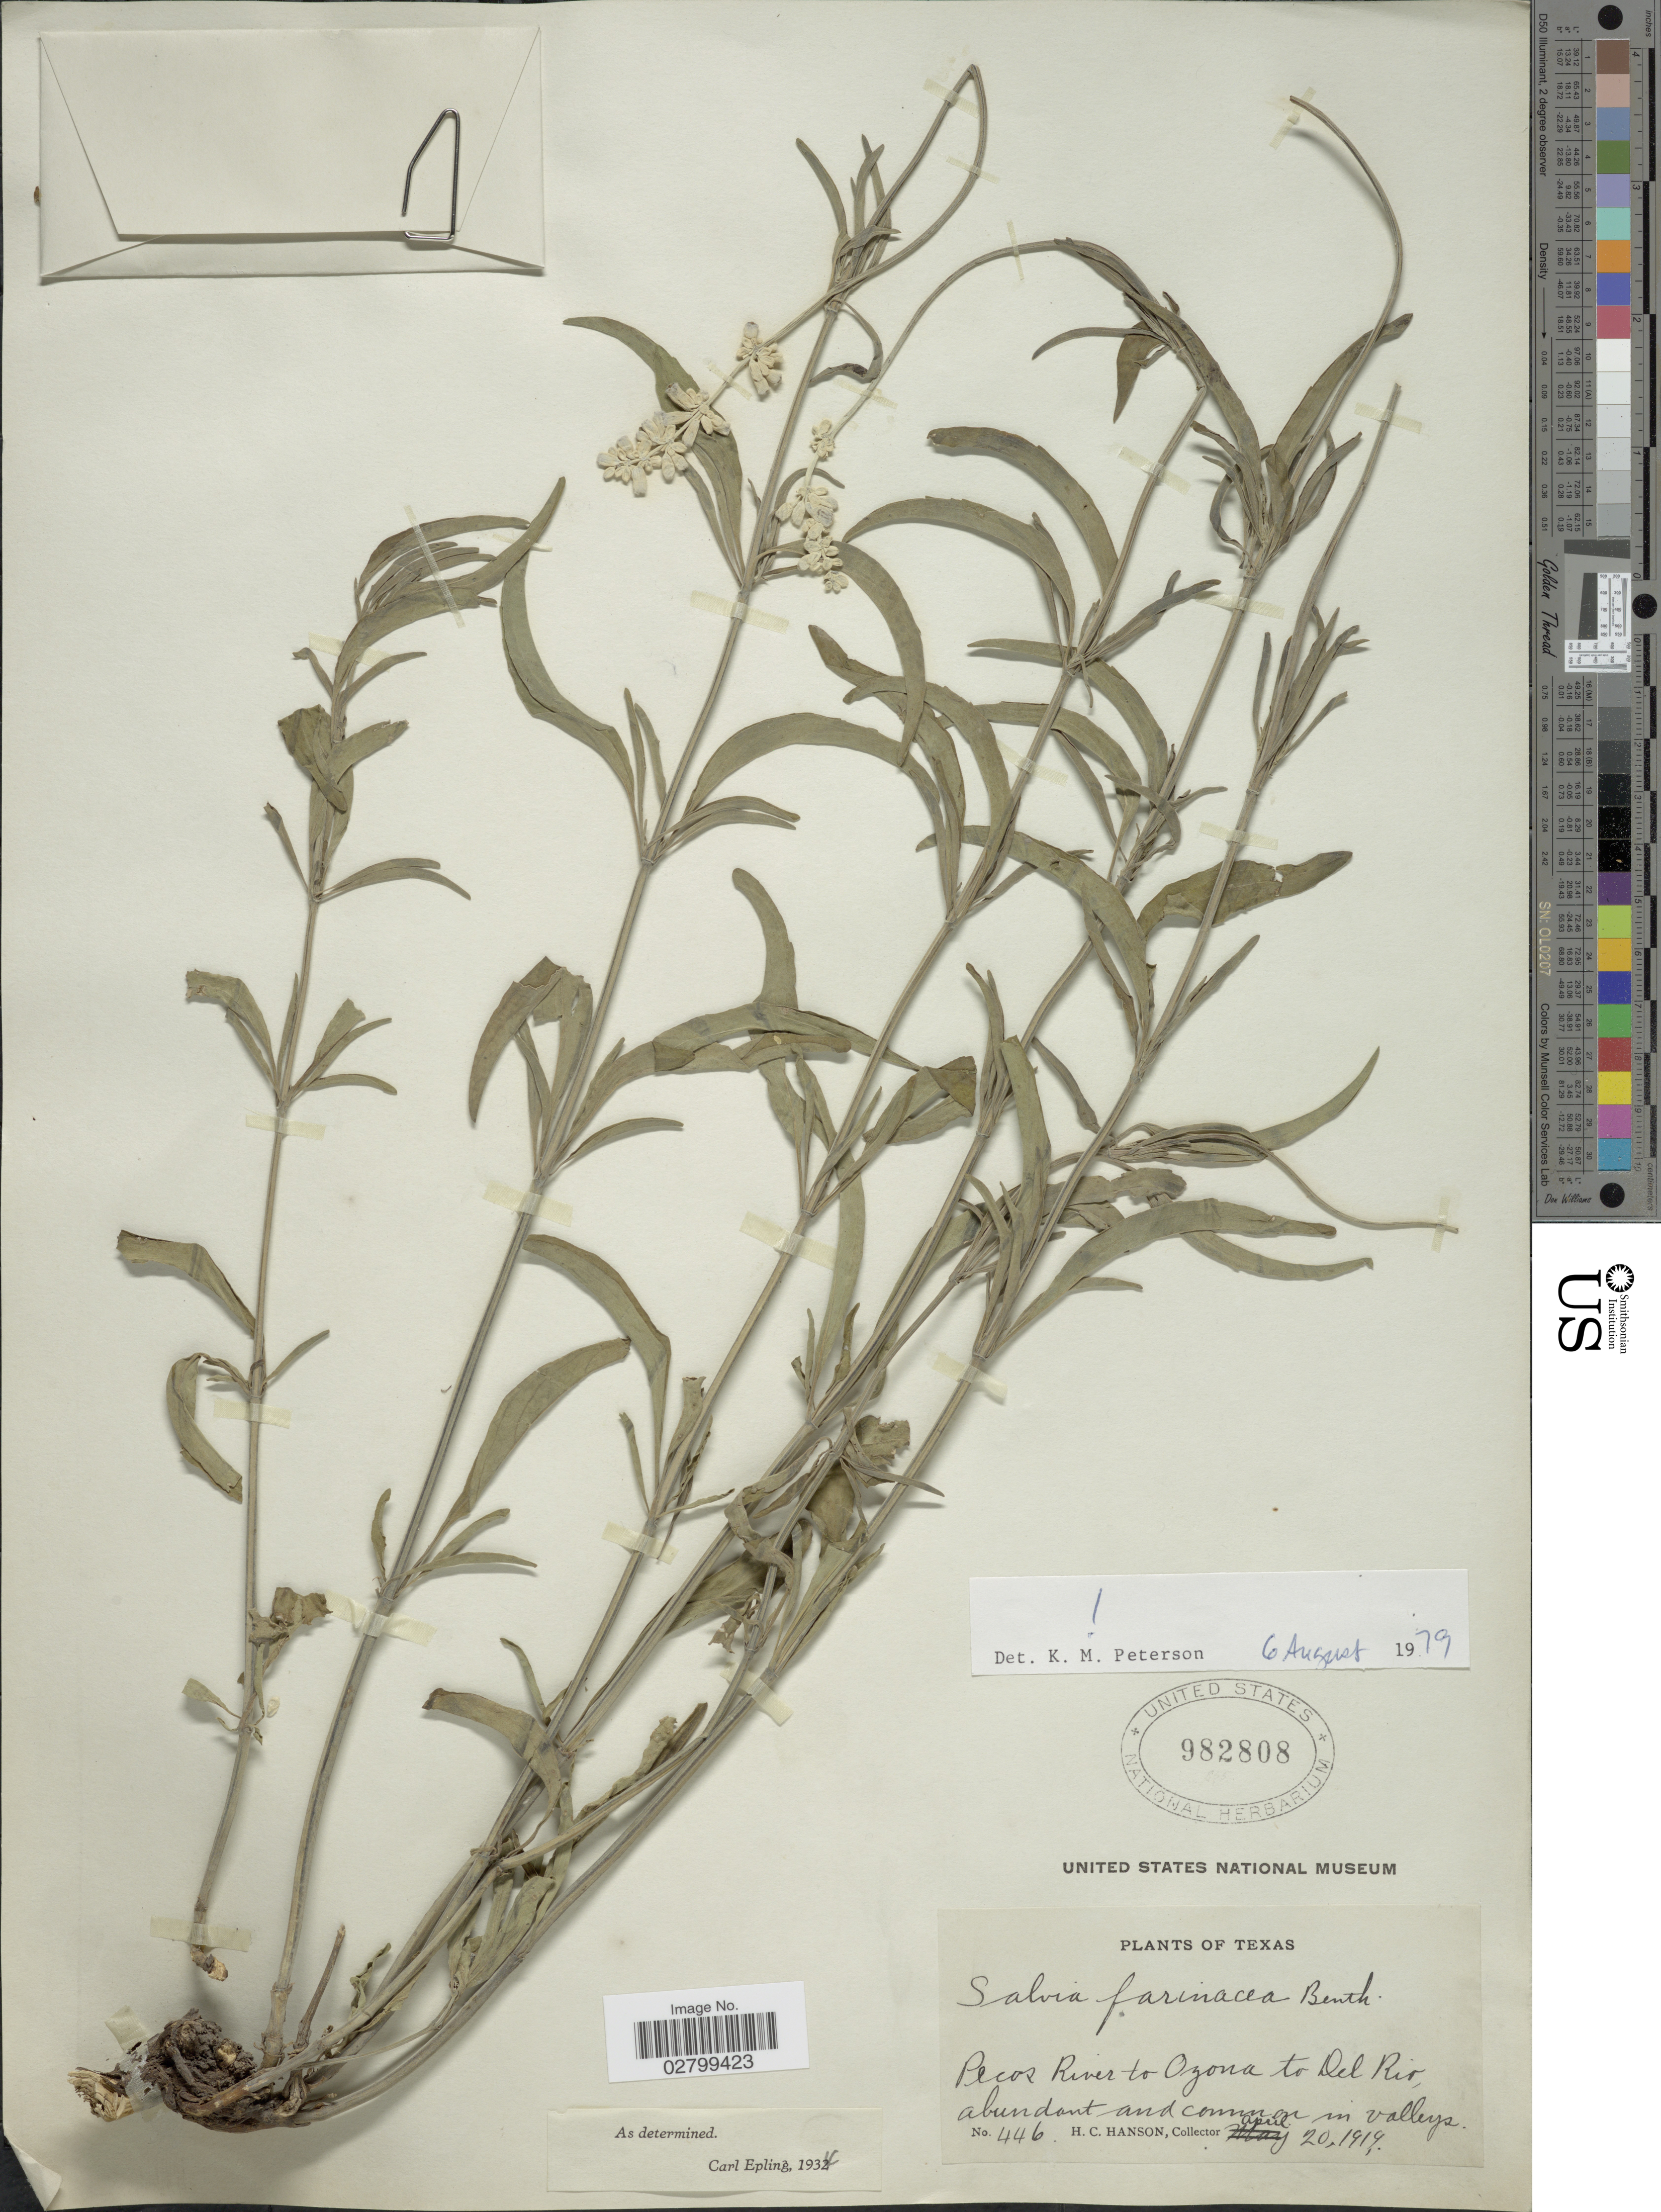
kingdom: Plantae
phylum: Tracheophyta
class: Magnoliopsida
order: Lamiales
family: Lamiaceae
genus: Salvia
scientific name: Salvia farinacea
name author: Benth.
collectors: H. Hanson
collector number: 446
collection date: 1919-04-20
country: United States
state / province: Texas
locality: Pecos River to Azona to Del Rio, abundant and common in valleys.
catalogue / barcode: US 982808